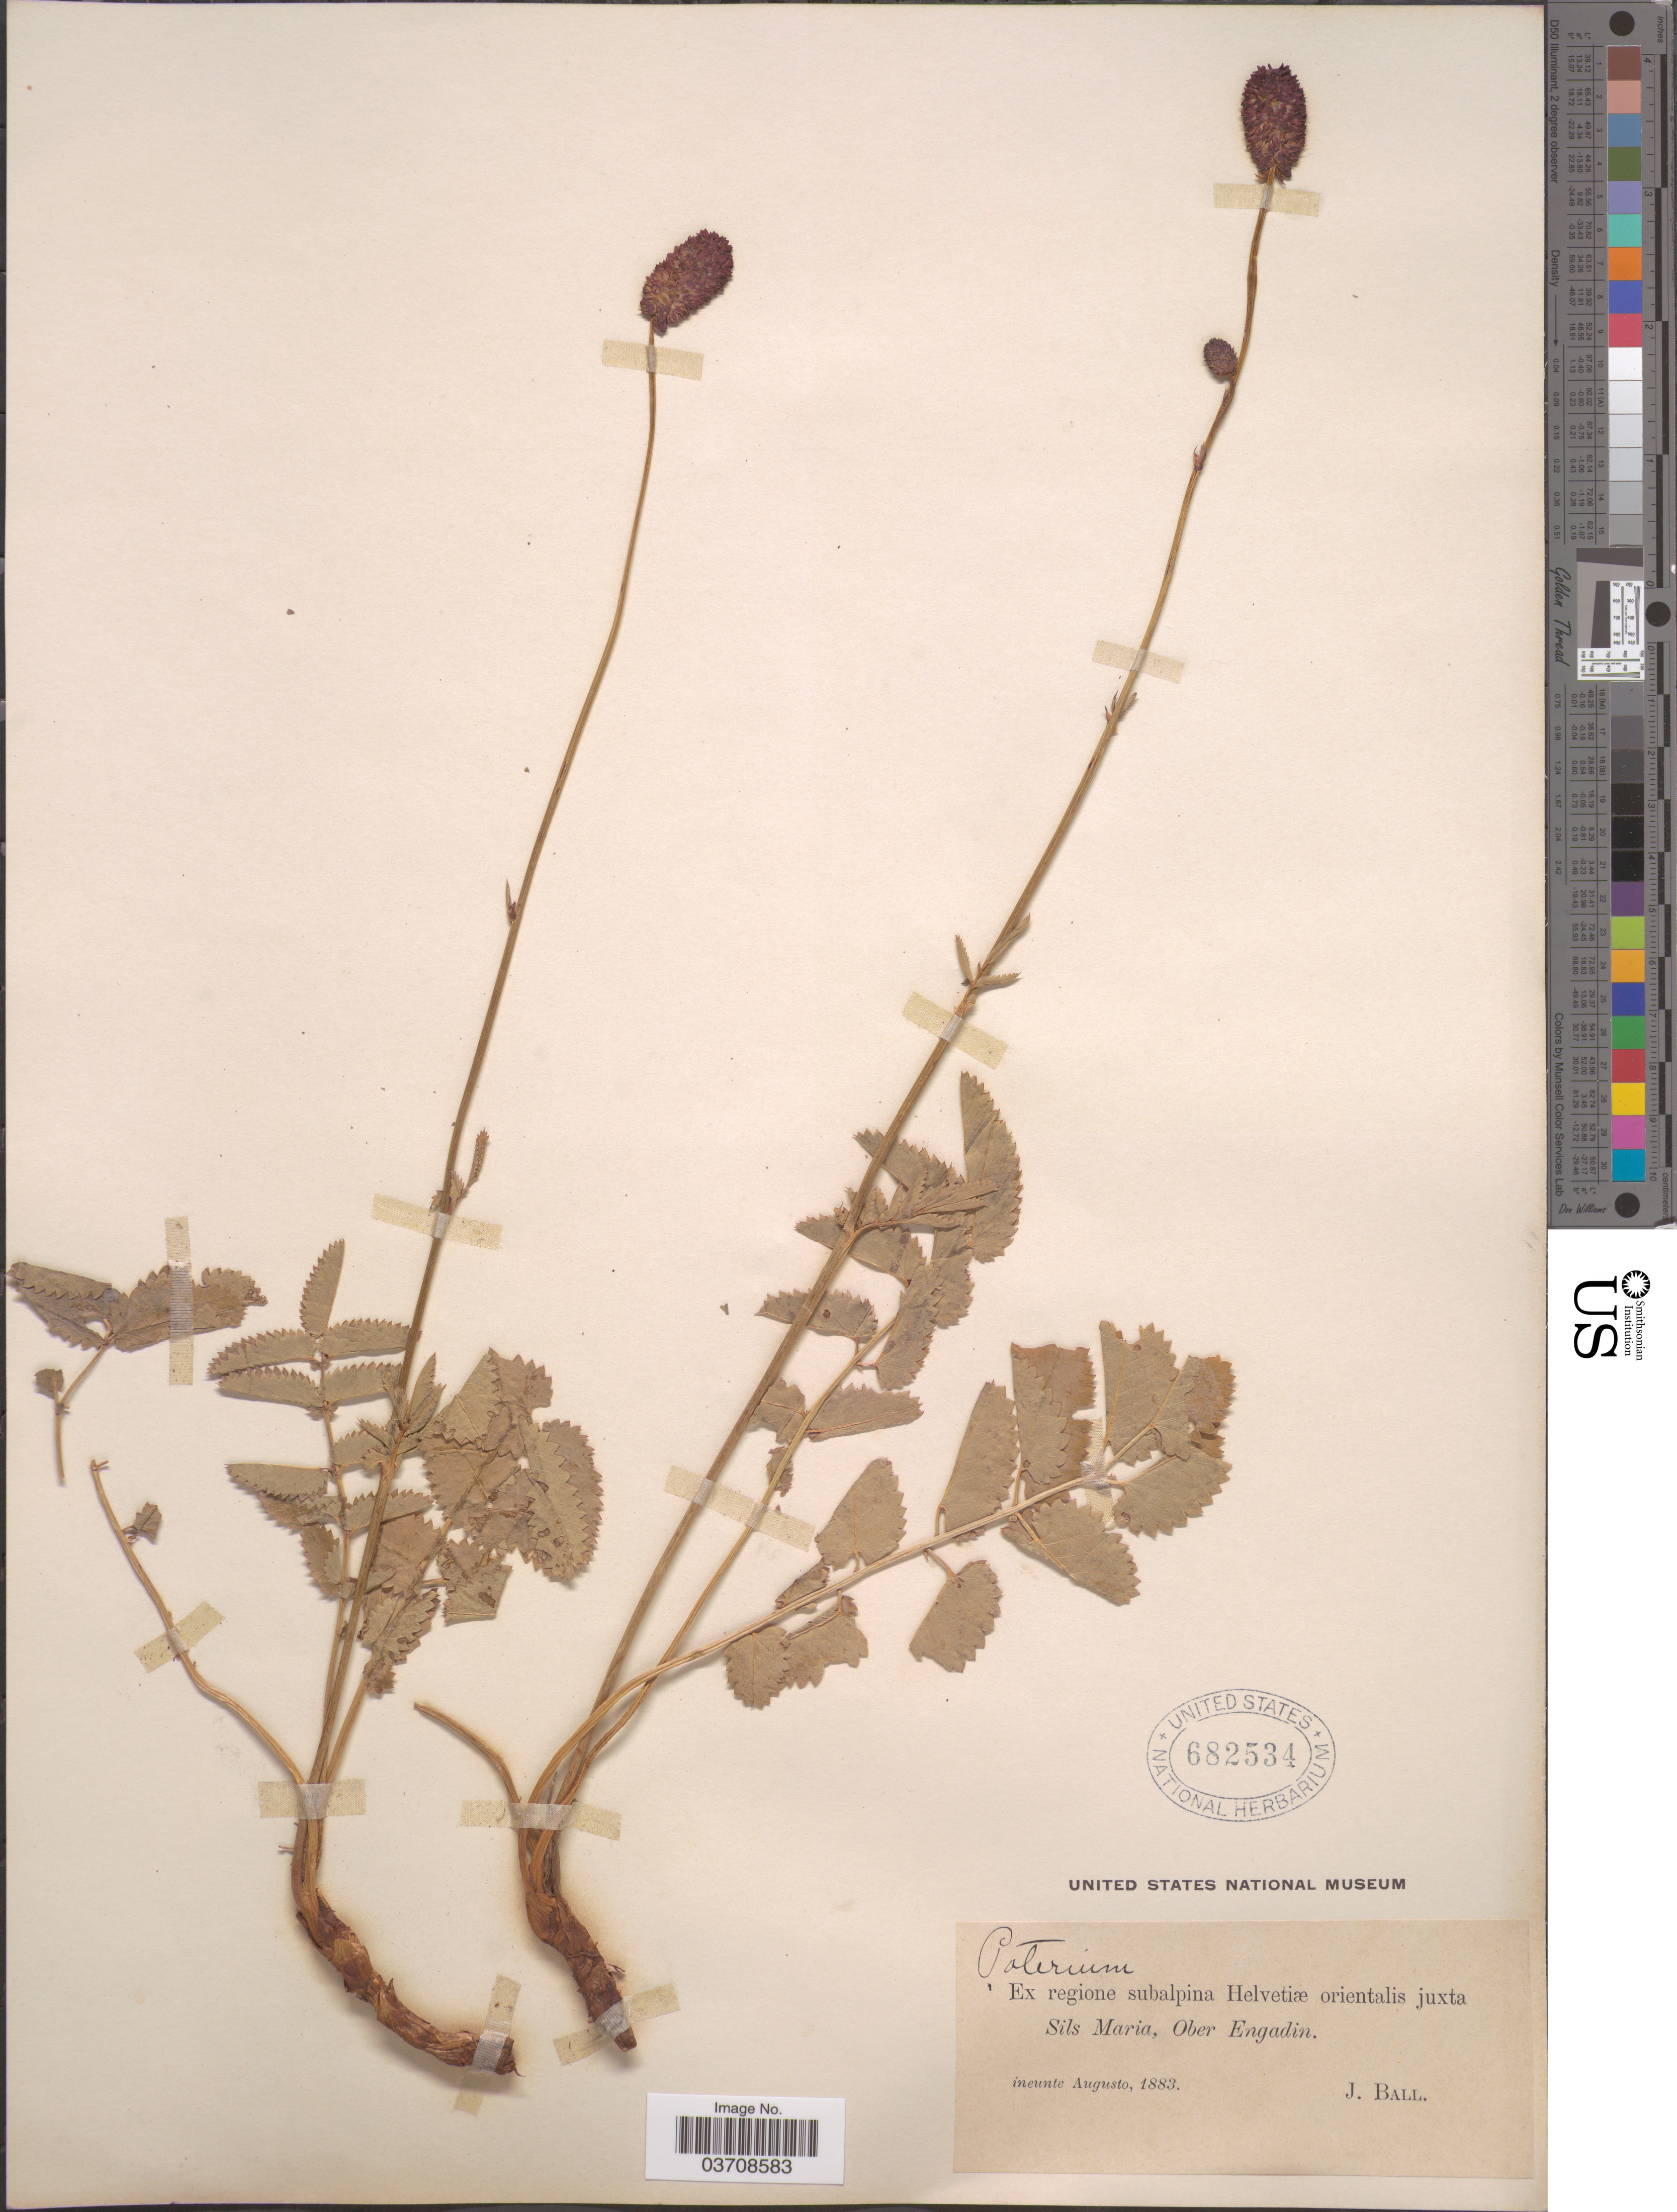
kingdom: Plantae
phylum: Tracheophyta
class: Magnoliopsida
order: Rosales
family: Rosaceae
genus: Sanguisorba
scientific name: Sanguisorba officinalis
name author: L.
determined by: Strong, Mark T., (BOT), Smithsonian Institution - National Museum of Natural History (UNITED STATES)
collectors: J. Ball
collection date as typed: inuente Augusto, 1883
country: Switzerland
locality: Ex regione subalpina Helvetiæ orientalis juxta Sils Maria, Ober Engadin.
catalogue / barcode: US 682534